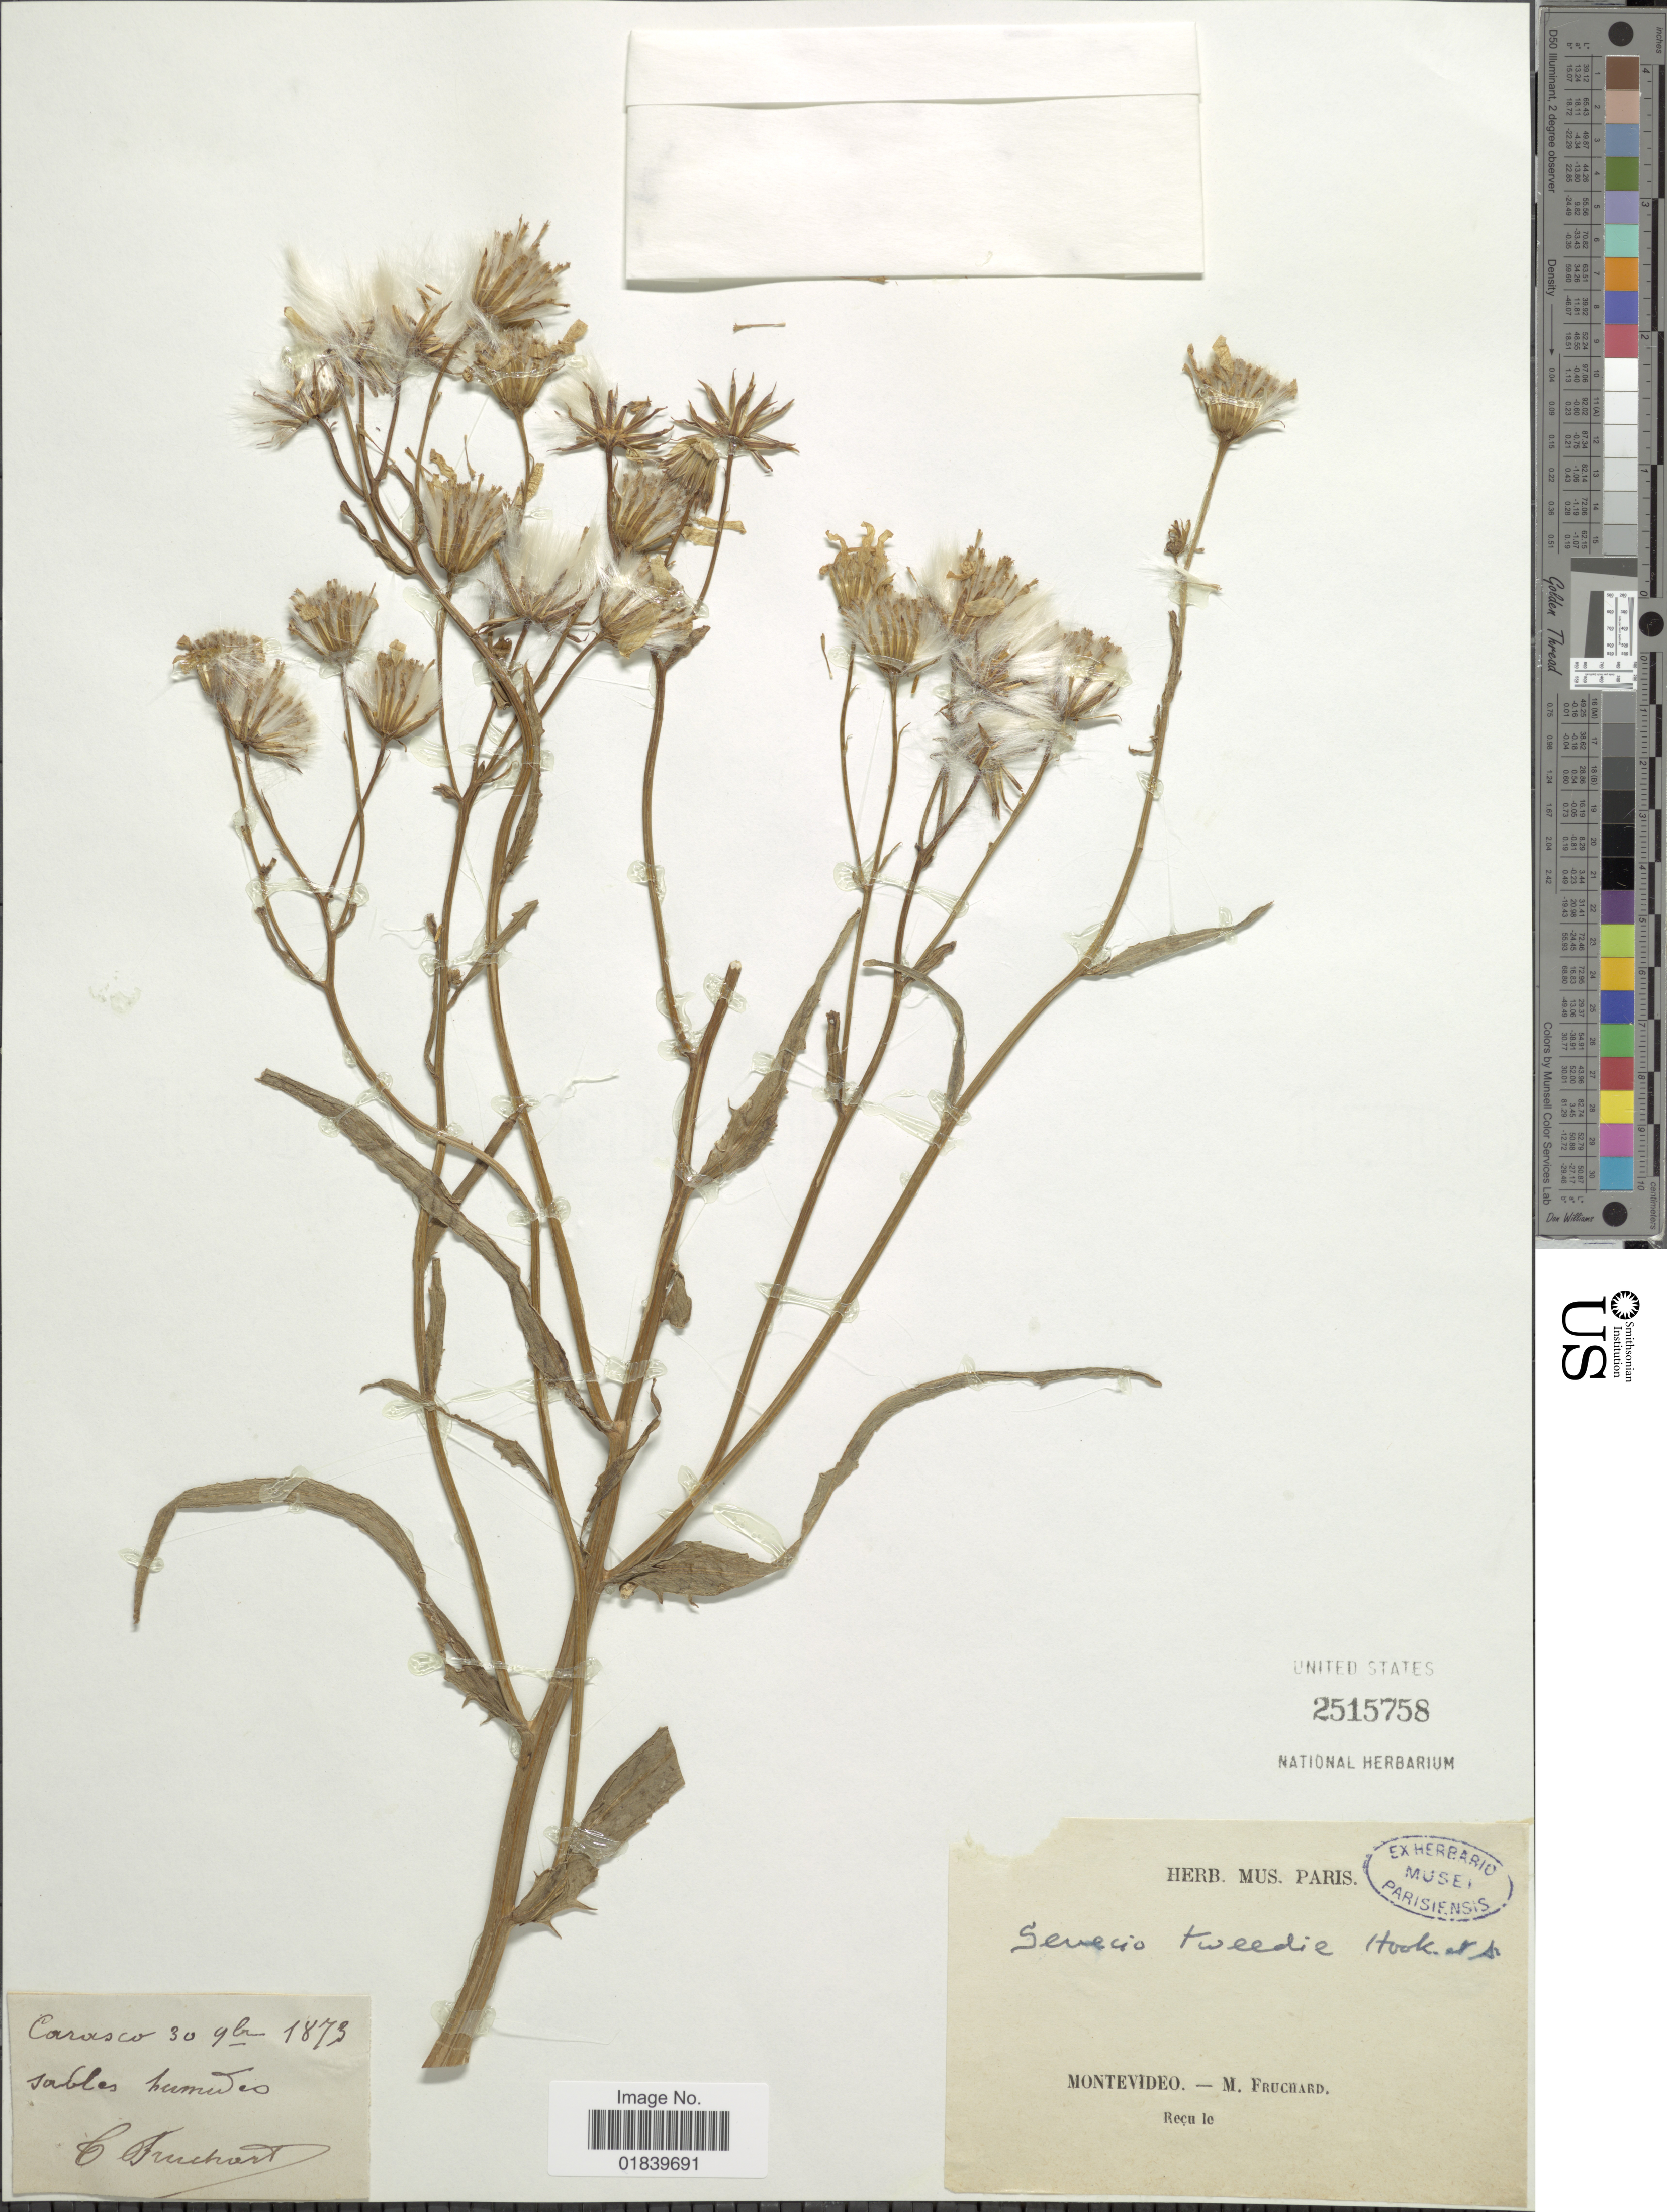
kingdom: Plantae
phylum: Tracheophyta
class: Magnoliopsida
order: Asterales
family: Asteraceae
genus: Senecio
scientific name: Senecio tweediei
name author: Hook. & Arn.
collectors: M. Fruchard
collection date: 1873-11-30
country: Uruguay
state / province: Montevideo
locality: Carasco, Montevideo.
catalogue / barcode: US 2515758